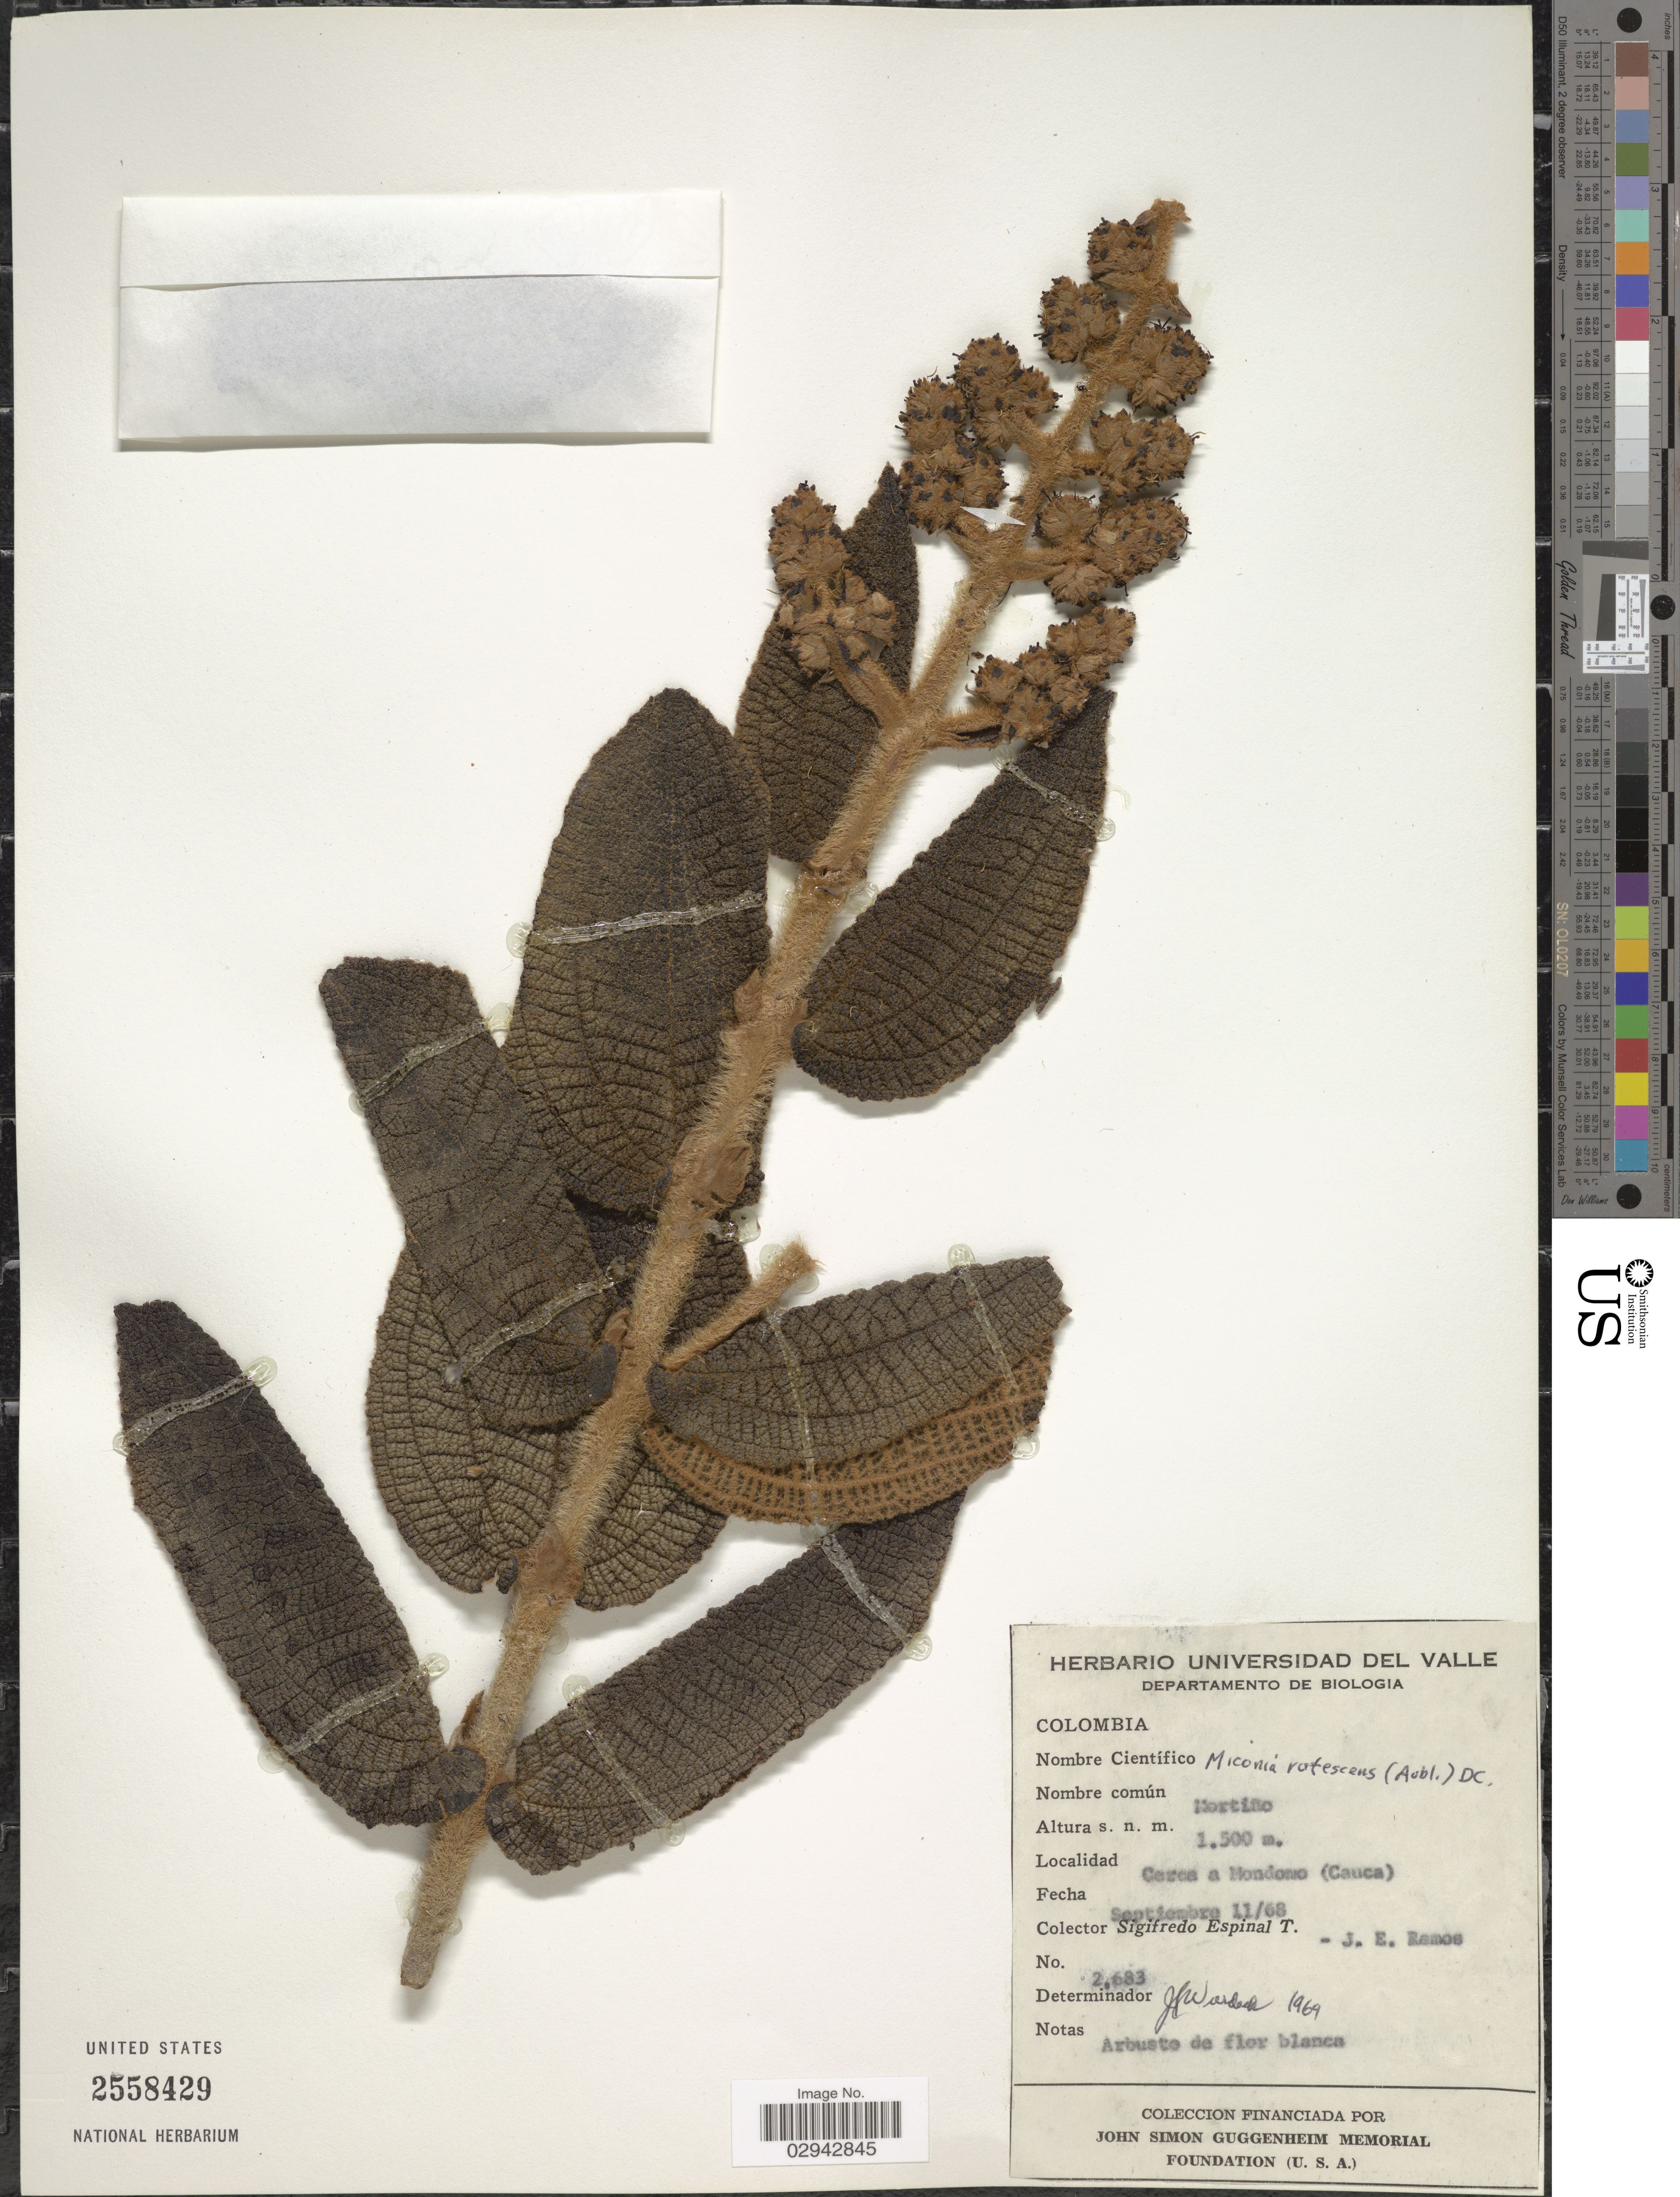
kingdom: Plantae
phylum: Tracheophyta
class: Magnoliopsida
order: Myrtales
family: Melastomataceae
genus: Miconia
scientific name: Miconia rufescens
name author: (Aubl.) DC.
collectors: S. Espinal & J. E. Ramos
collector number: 2683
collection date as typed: Transcribed d/m/y: 11/9/68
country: Colombia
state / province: Cauca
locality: Cerca a Mondomo.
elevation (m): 1500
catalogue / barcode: US 2558429